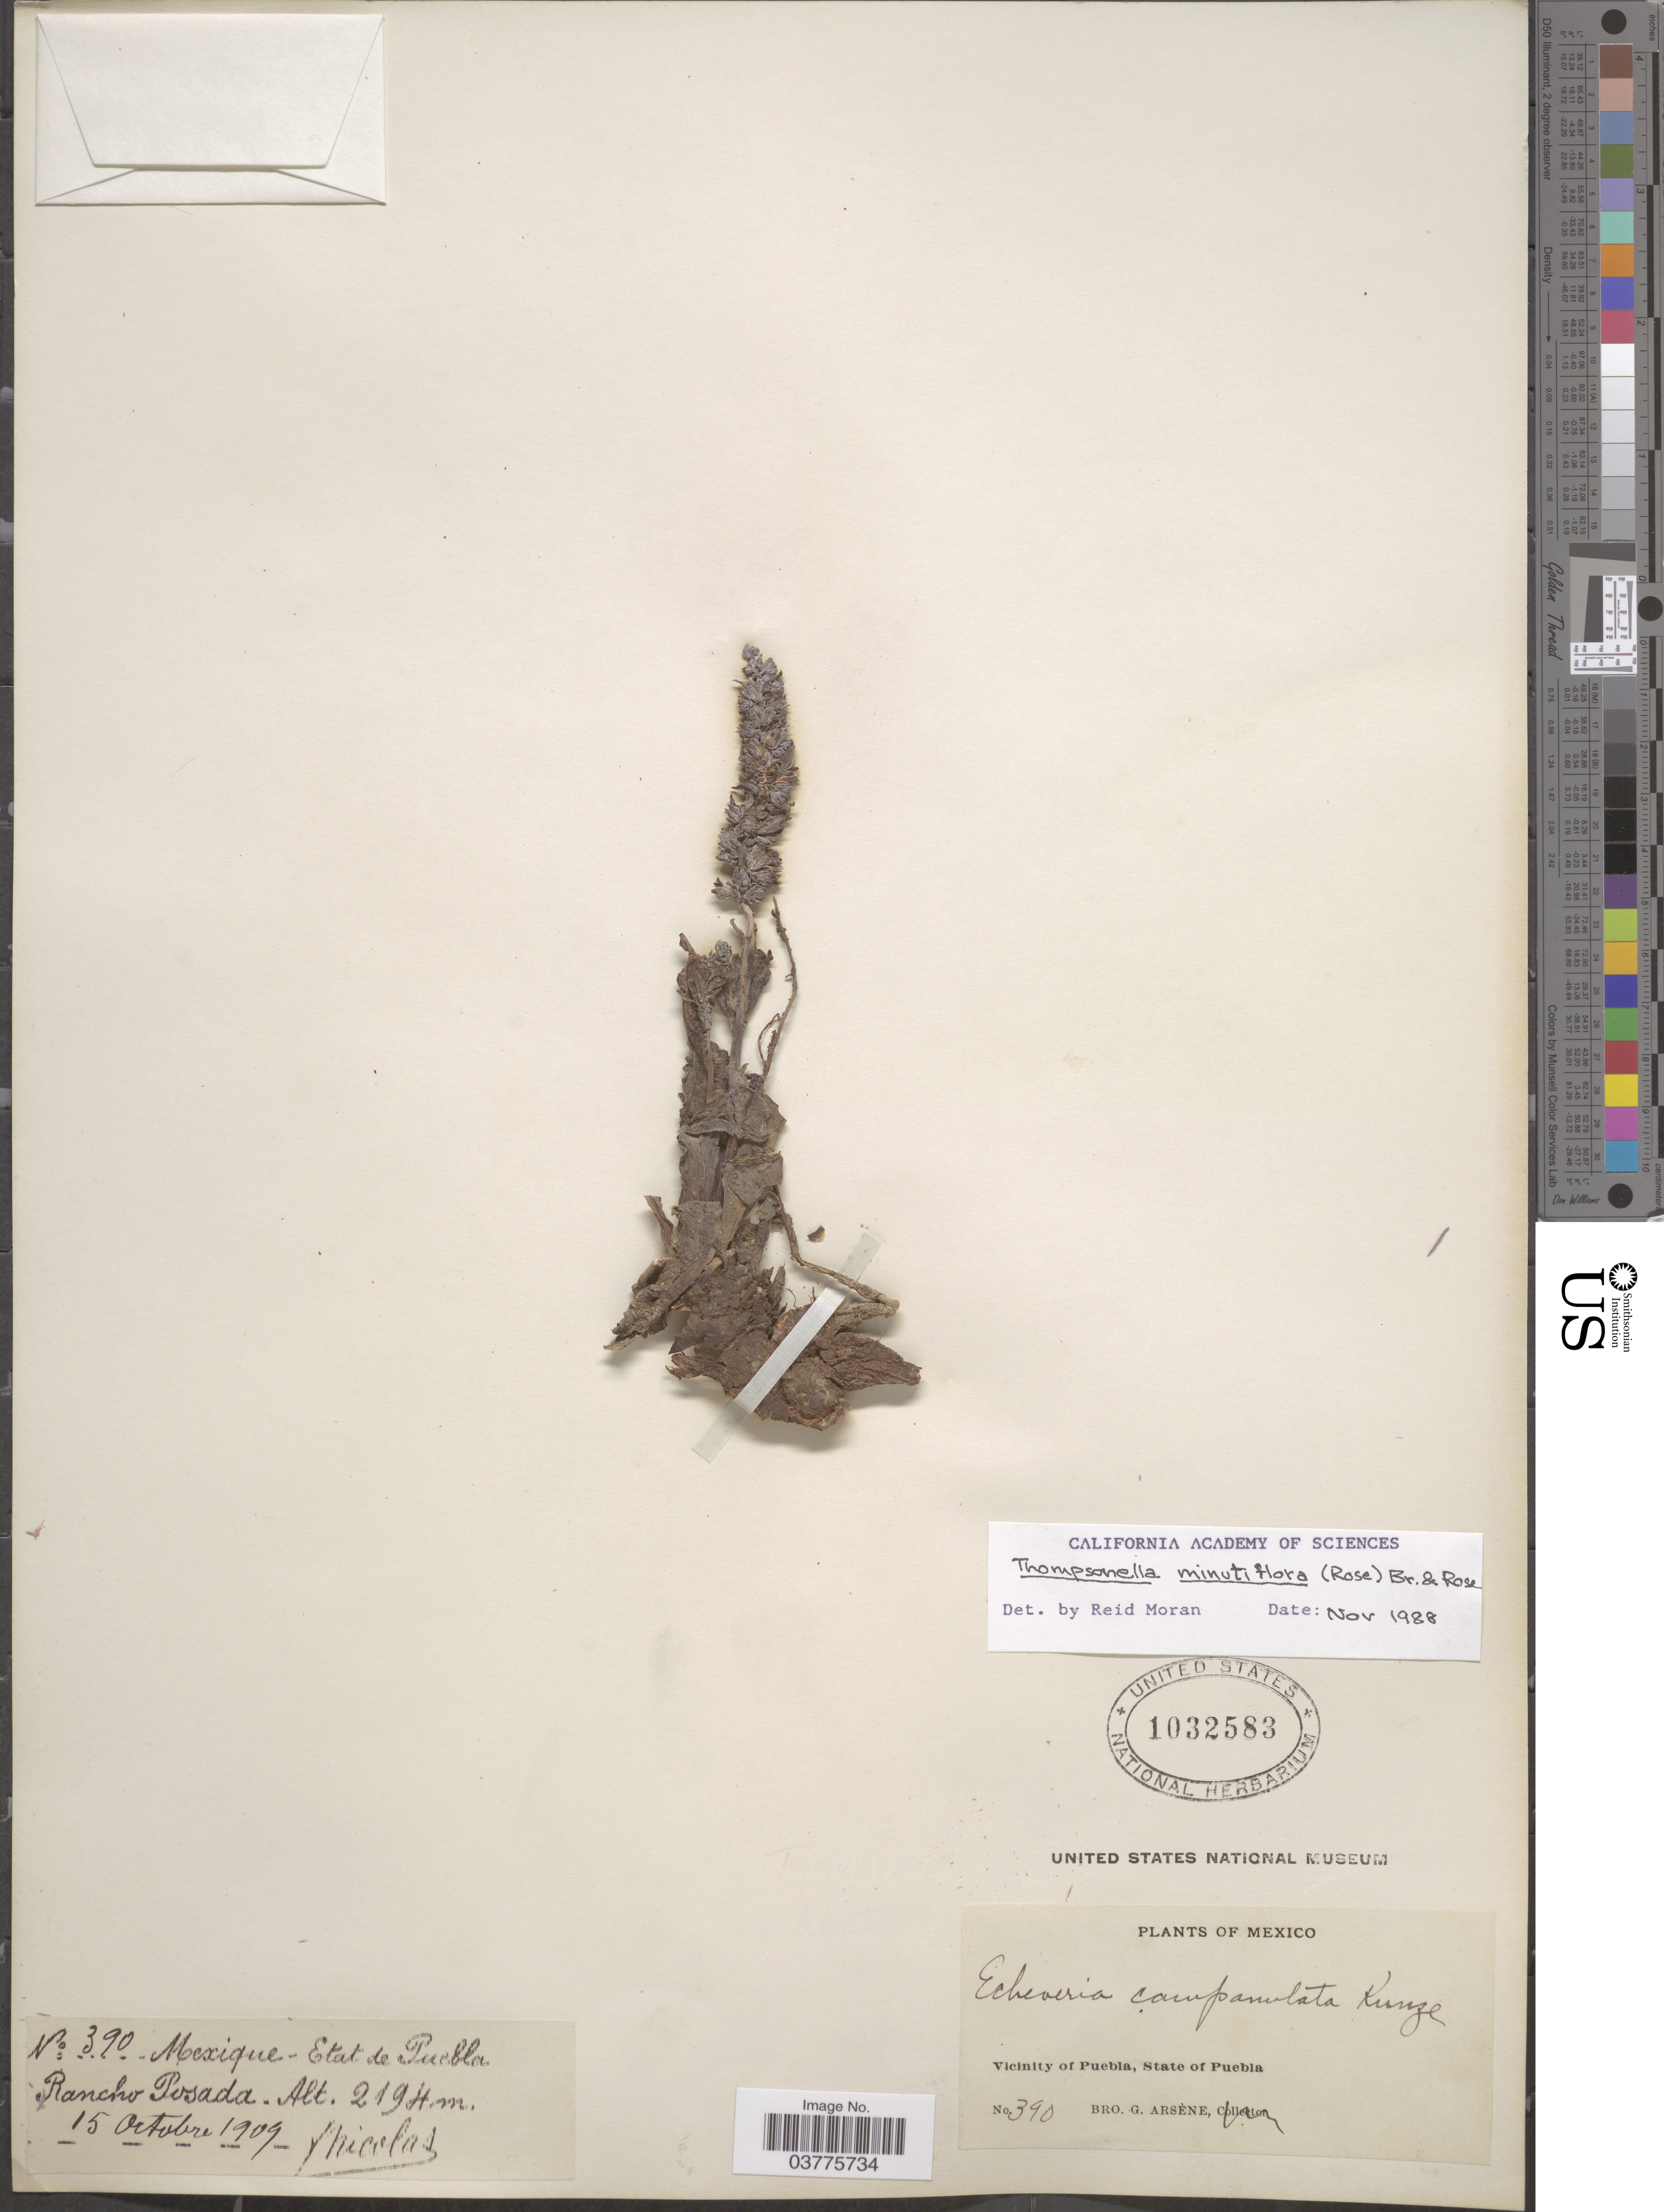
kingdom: Plantae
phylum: Tracheophyta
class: Magnoliopsida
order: Saxifragales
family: Crassulaceae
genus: Thompsonella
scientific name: Thompsonella minutiflora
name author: (Rose) Britton & Rose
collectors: F. Nicolas & Bro. G. Arsène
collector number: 390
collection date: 1909-10-15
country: Mexico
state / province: Puebla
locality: Rancho Posada. Vicinity of Puebla.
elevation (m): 2194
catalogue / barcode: US 1032583